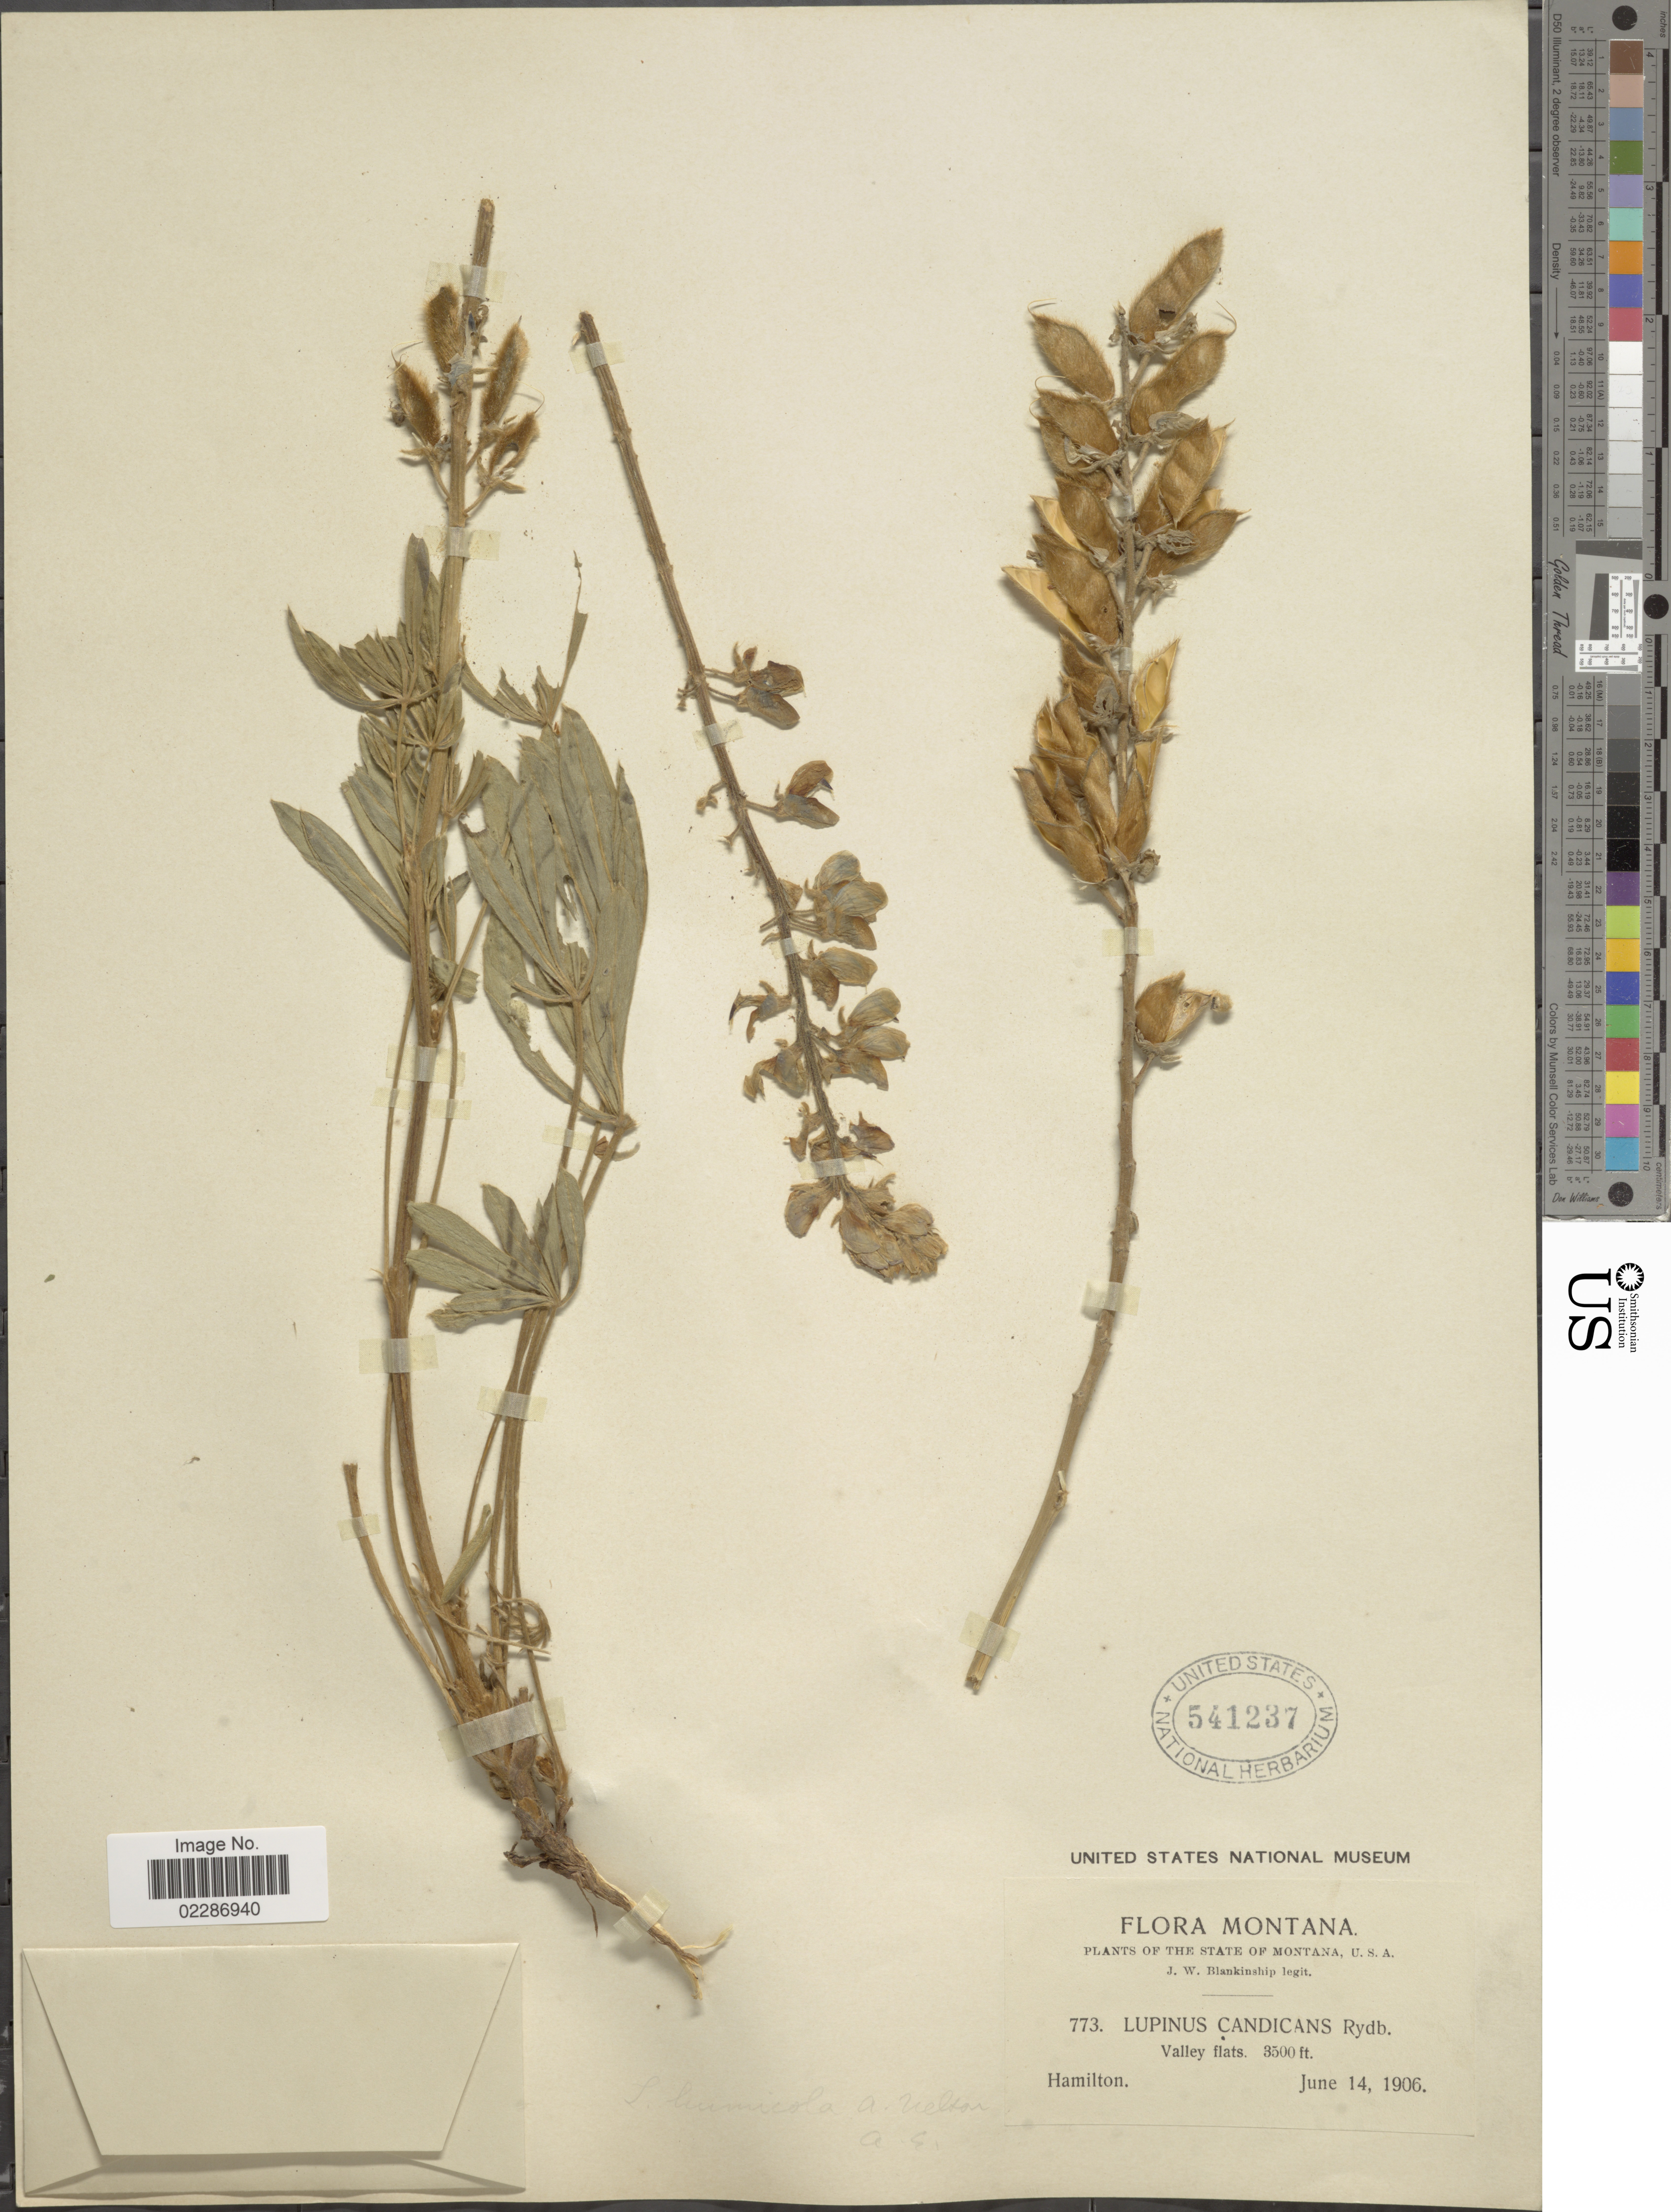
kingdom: Plantae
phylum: Tracheophyta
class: Magnoliopsida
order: Fabales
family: Fabaceae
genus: Lupinus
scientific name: Lupinus wyethii subsp. wyethii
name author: S. Watson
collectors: J. W. Blankinship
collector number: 773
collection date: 1906-06-14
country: United States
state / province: Montana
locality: Valley Flats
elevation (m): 2591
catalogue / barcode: US 541237